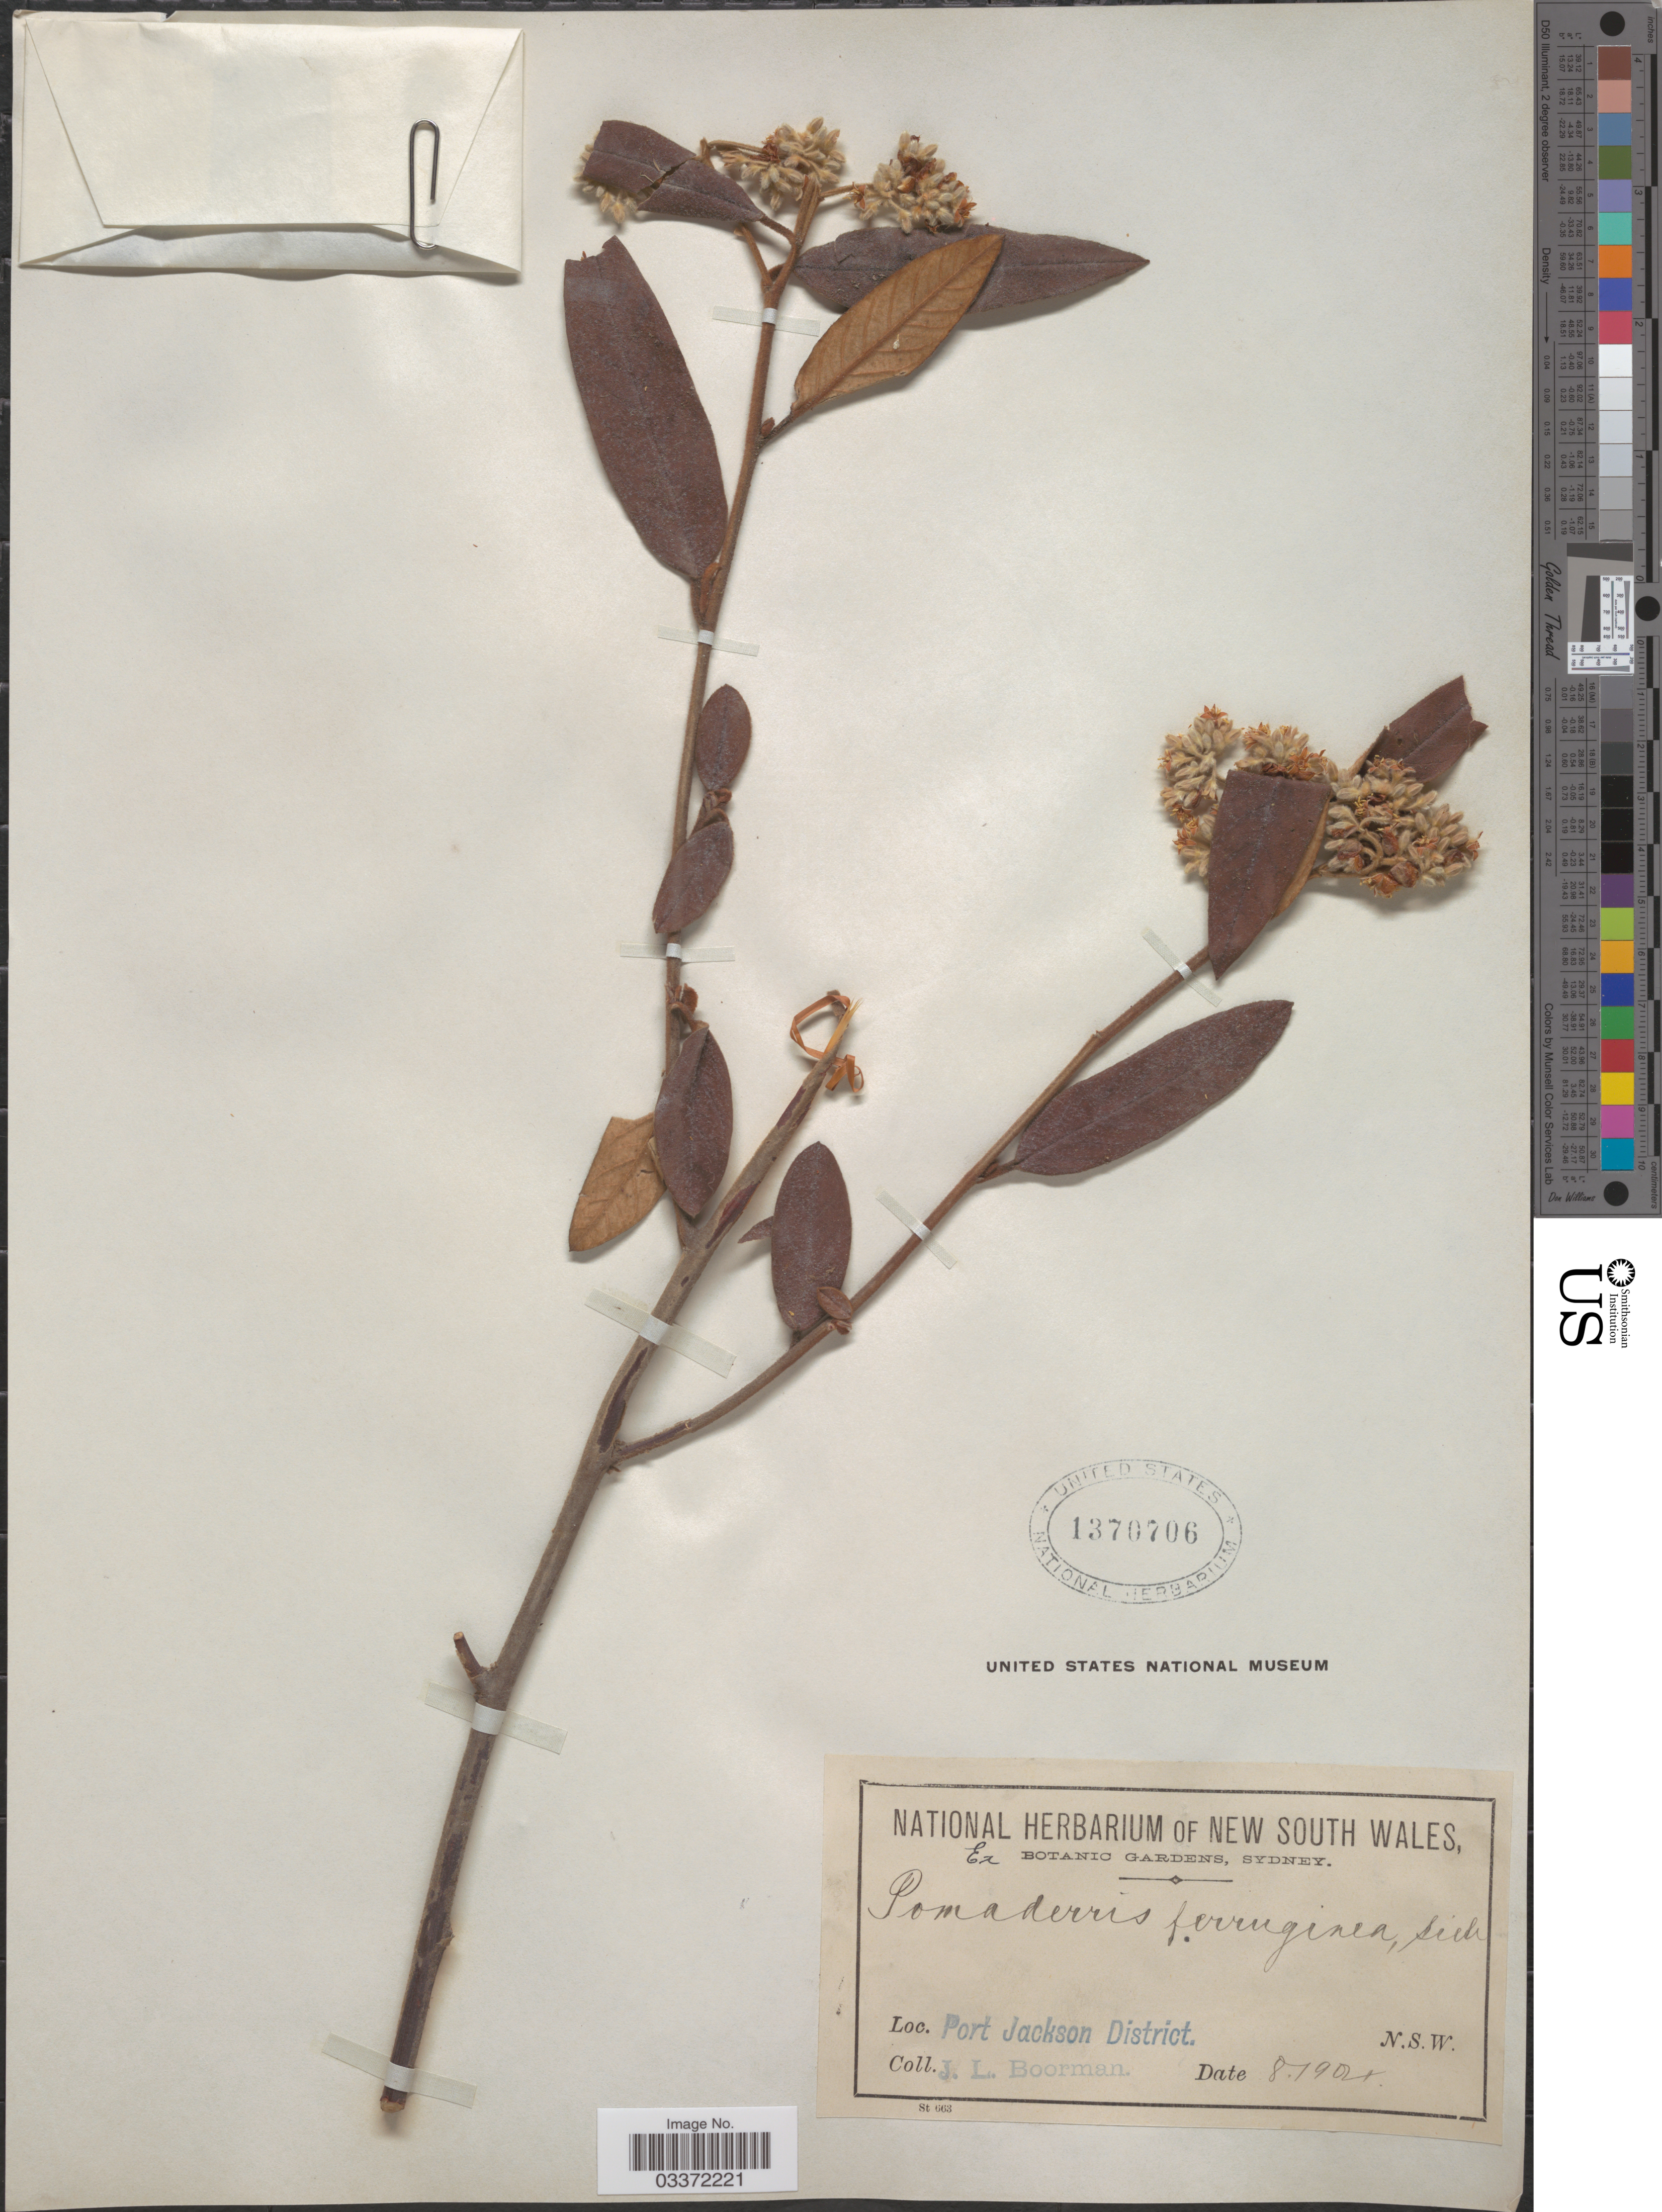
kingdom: Plantae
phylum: Tracheophyta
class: Magnoliopsida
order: Rosales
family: Rhamnaceae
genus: Pomaderris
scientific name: Pomaderris ferruginea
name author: Sieber ex DC.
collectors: J. Boorman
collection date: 1904-08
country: Australia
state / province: New South Wales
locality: Port Jackson District.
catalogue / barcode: US 1370706